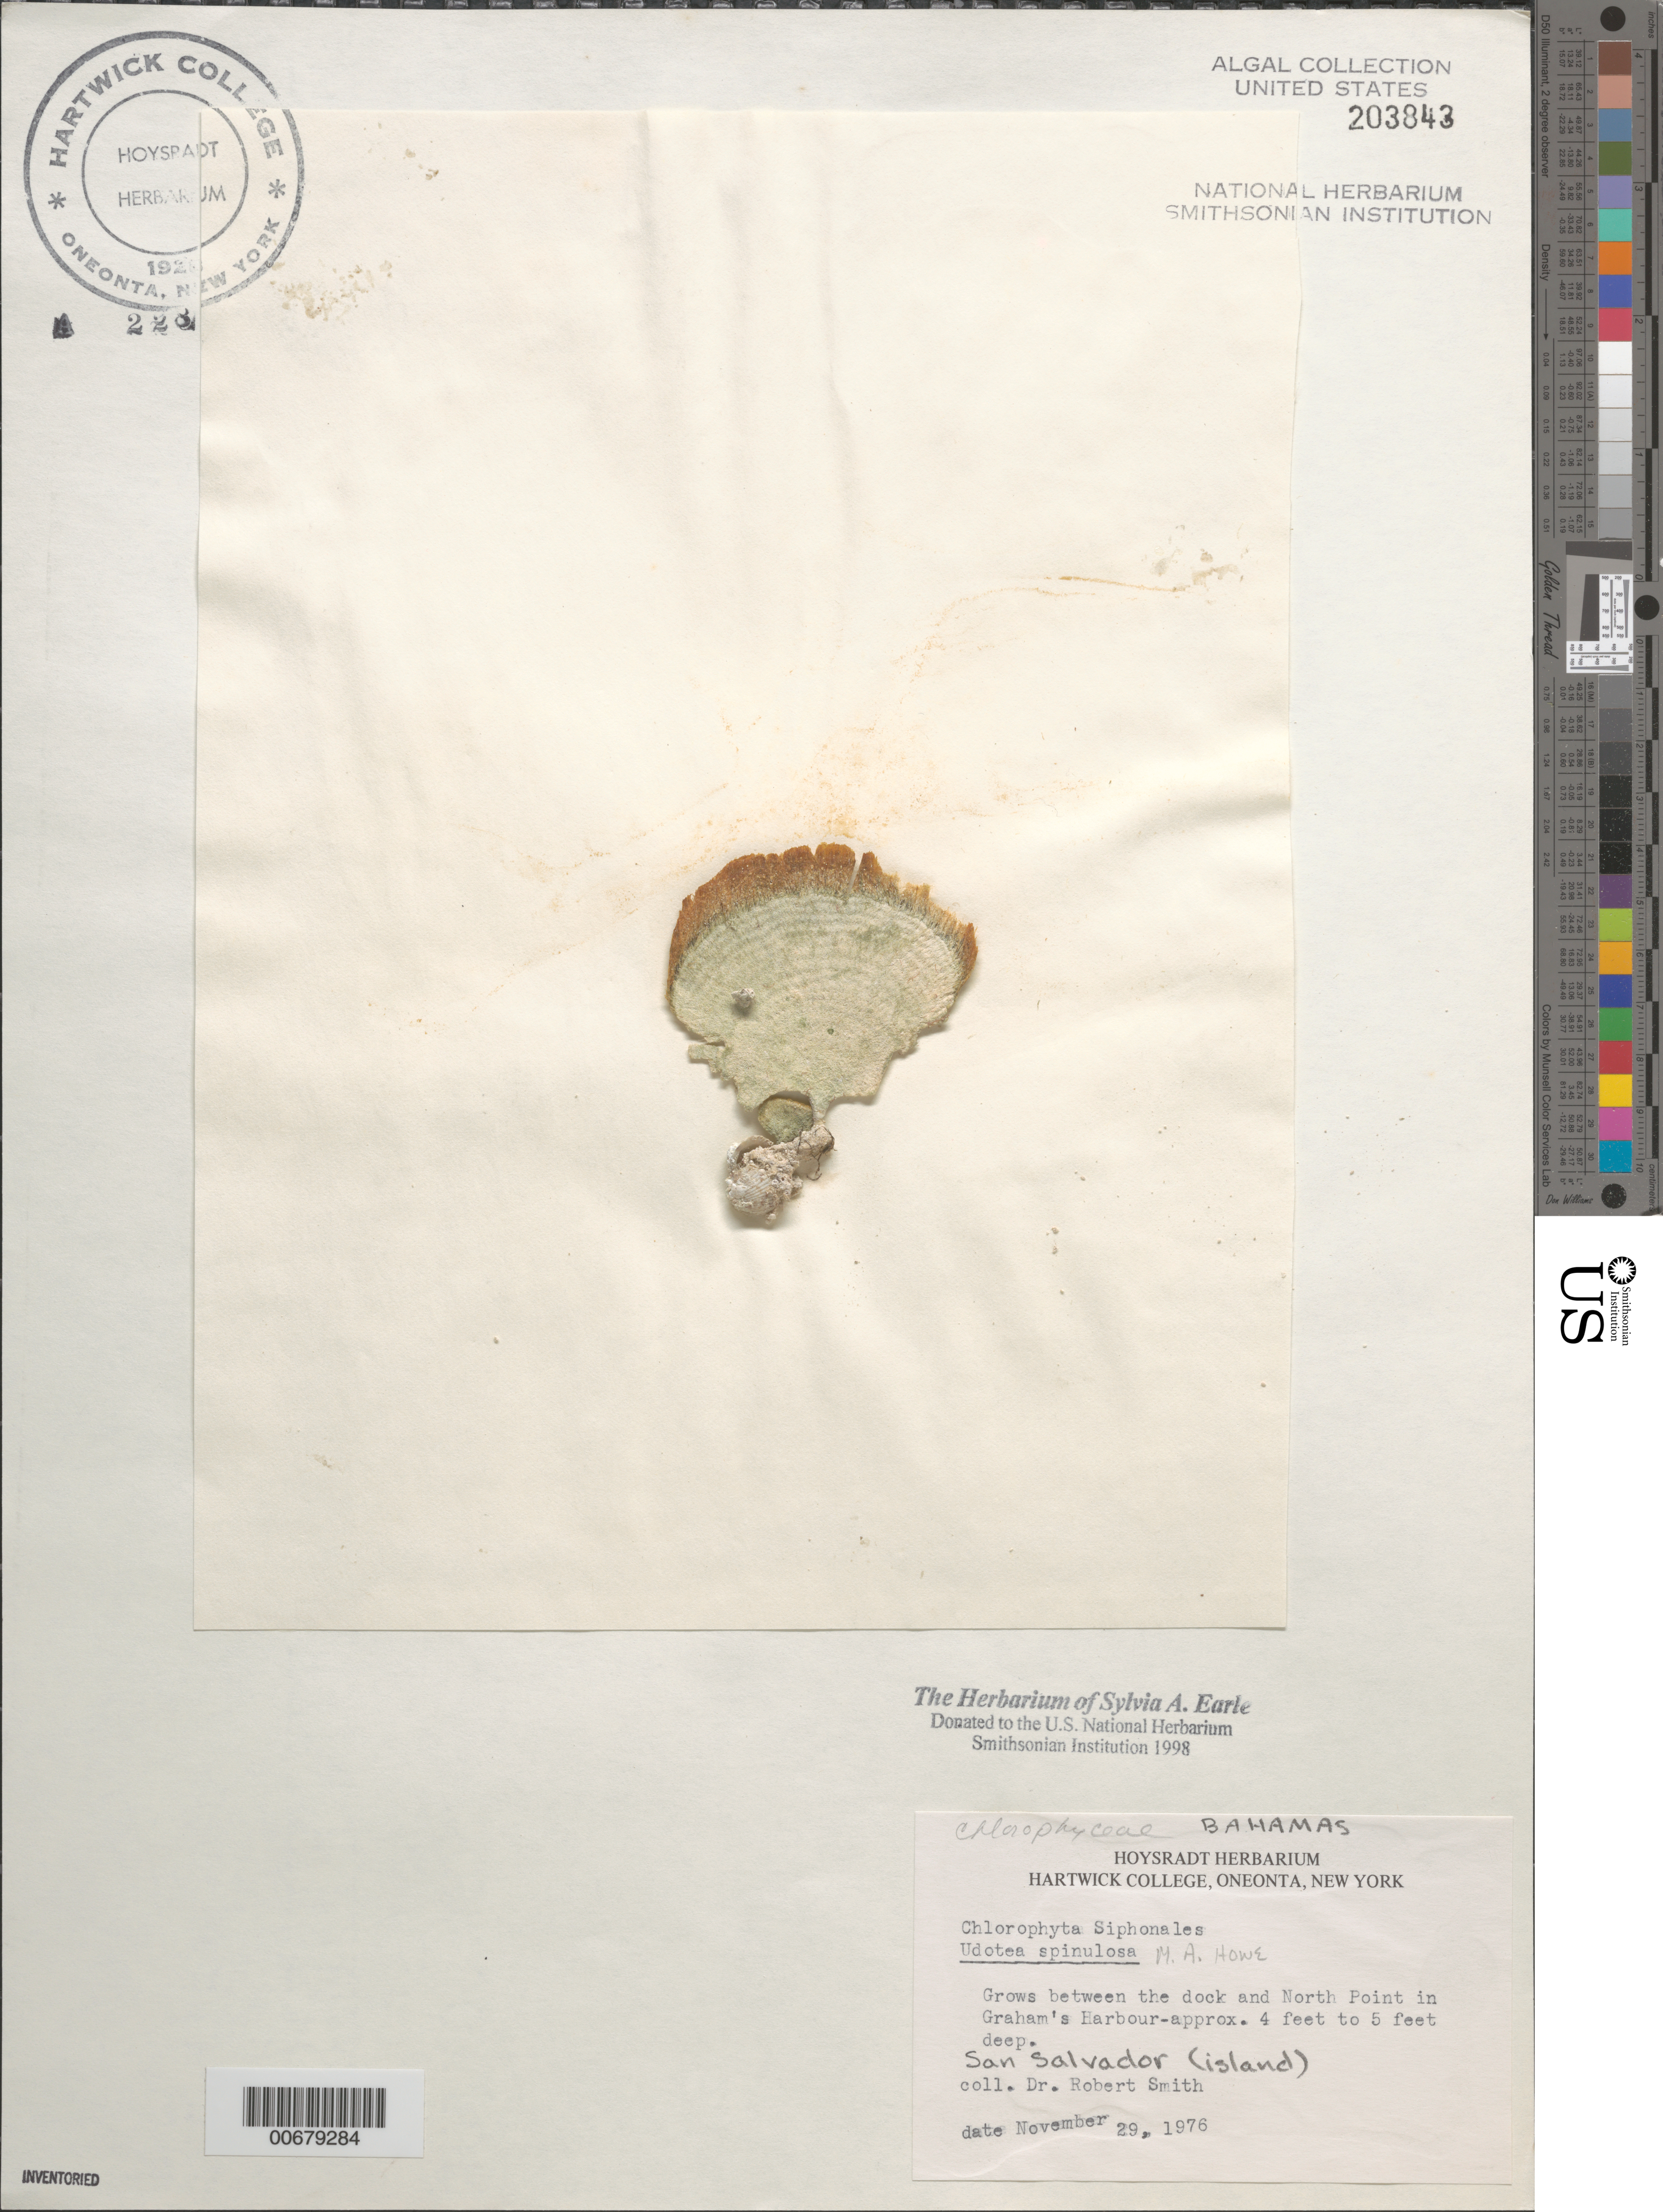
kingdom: Plantae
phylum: Chlorophyta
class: Ulvophyceae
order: Bryopsidales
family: Udoteaceae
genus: Udotea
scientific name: Udotea spinulosa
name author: M. Howe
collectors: R. R. Smith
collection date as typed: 29 Nov 1976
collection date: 1976-11-29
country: Bahamas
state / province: San Salvador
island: San Salvador Island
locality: Graham's Harbour, between dock and North Point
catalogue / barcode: US 203843